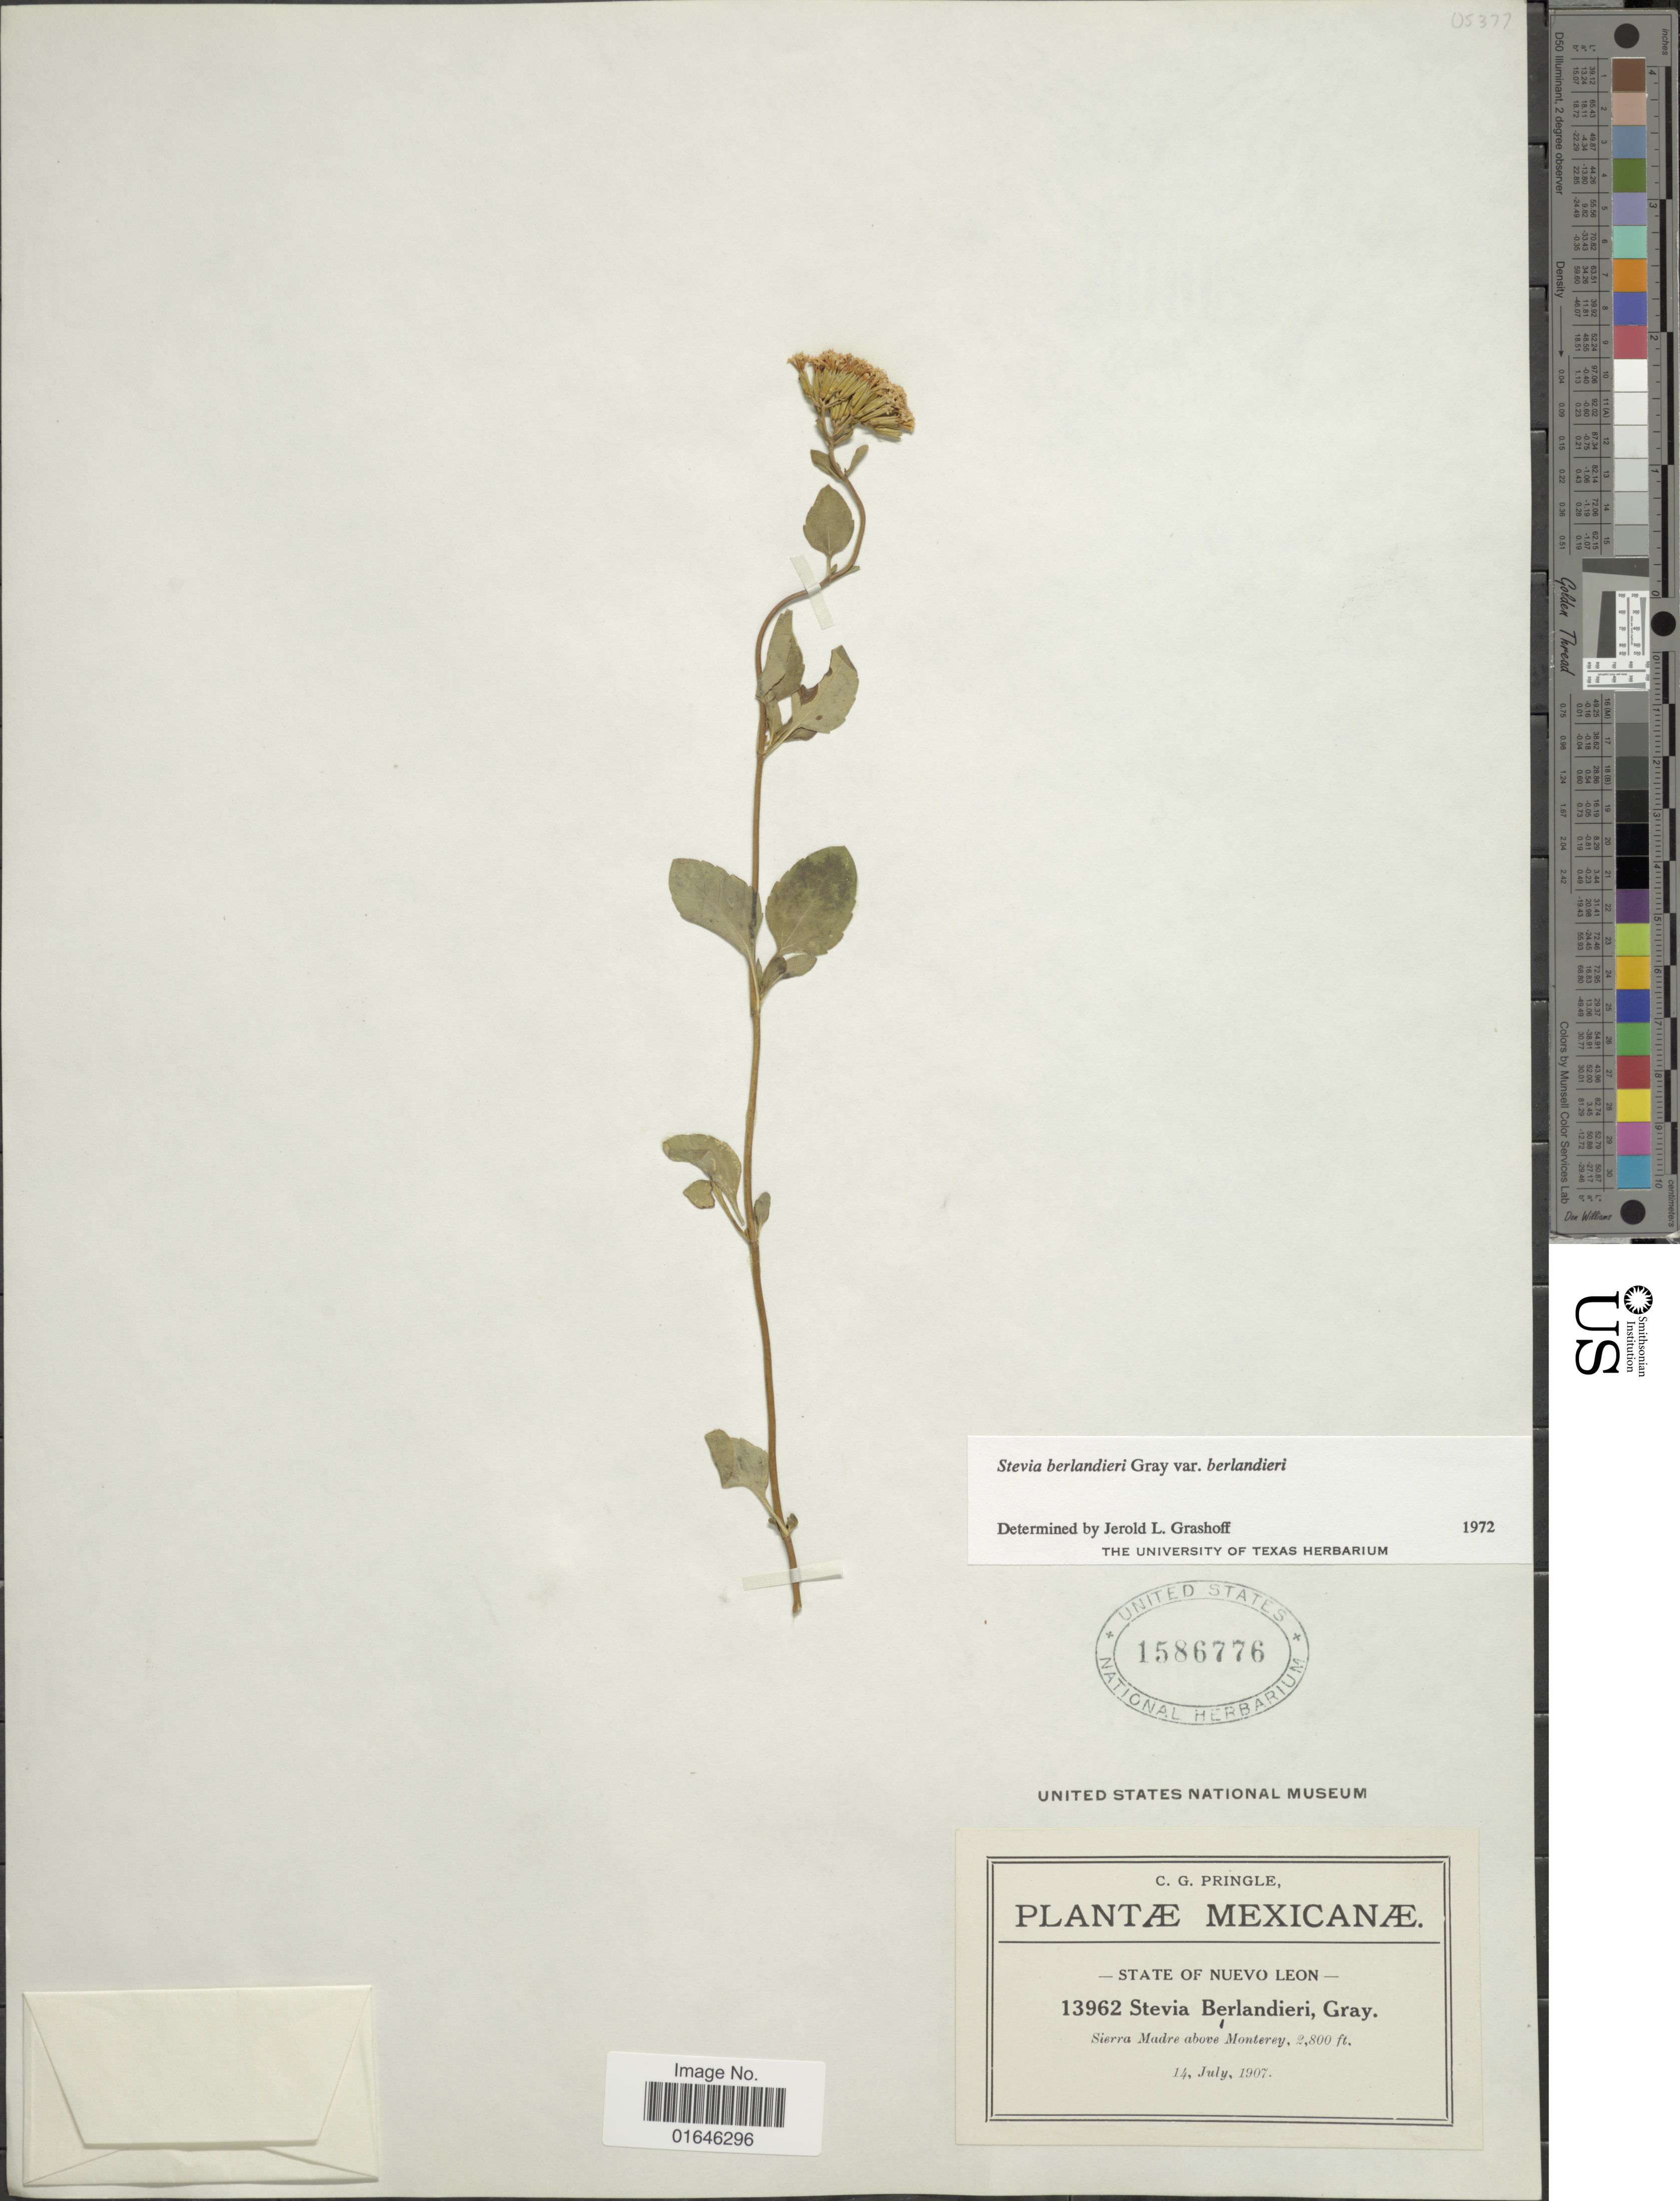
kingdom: Plantae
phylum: Tracheophyta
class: Magnoliopsida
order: Asterales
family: Asteraceae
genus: Stevia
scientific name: Stevia berlandieri var. berlandieri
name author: A. Gray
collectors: C. G. Pringle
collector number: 13962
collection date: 1907-07-14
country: Mexico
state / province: Nuevo León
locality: Sierra Madre above Monterey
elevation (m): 853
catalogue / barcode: US 1586776